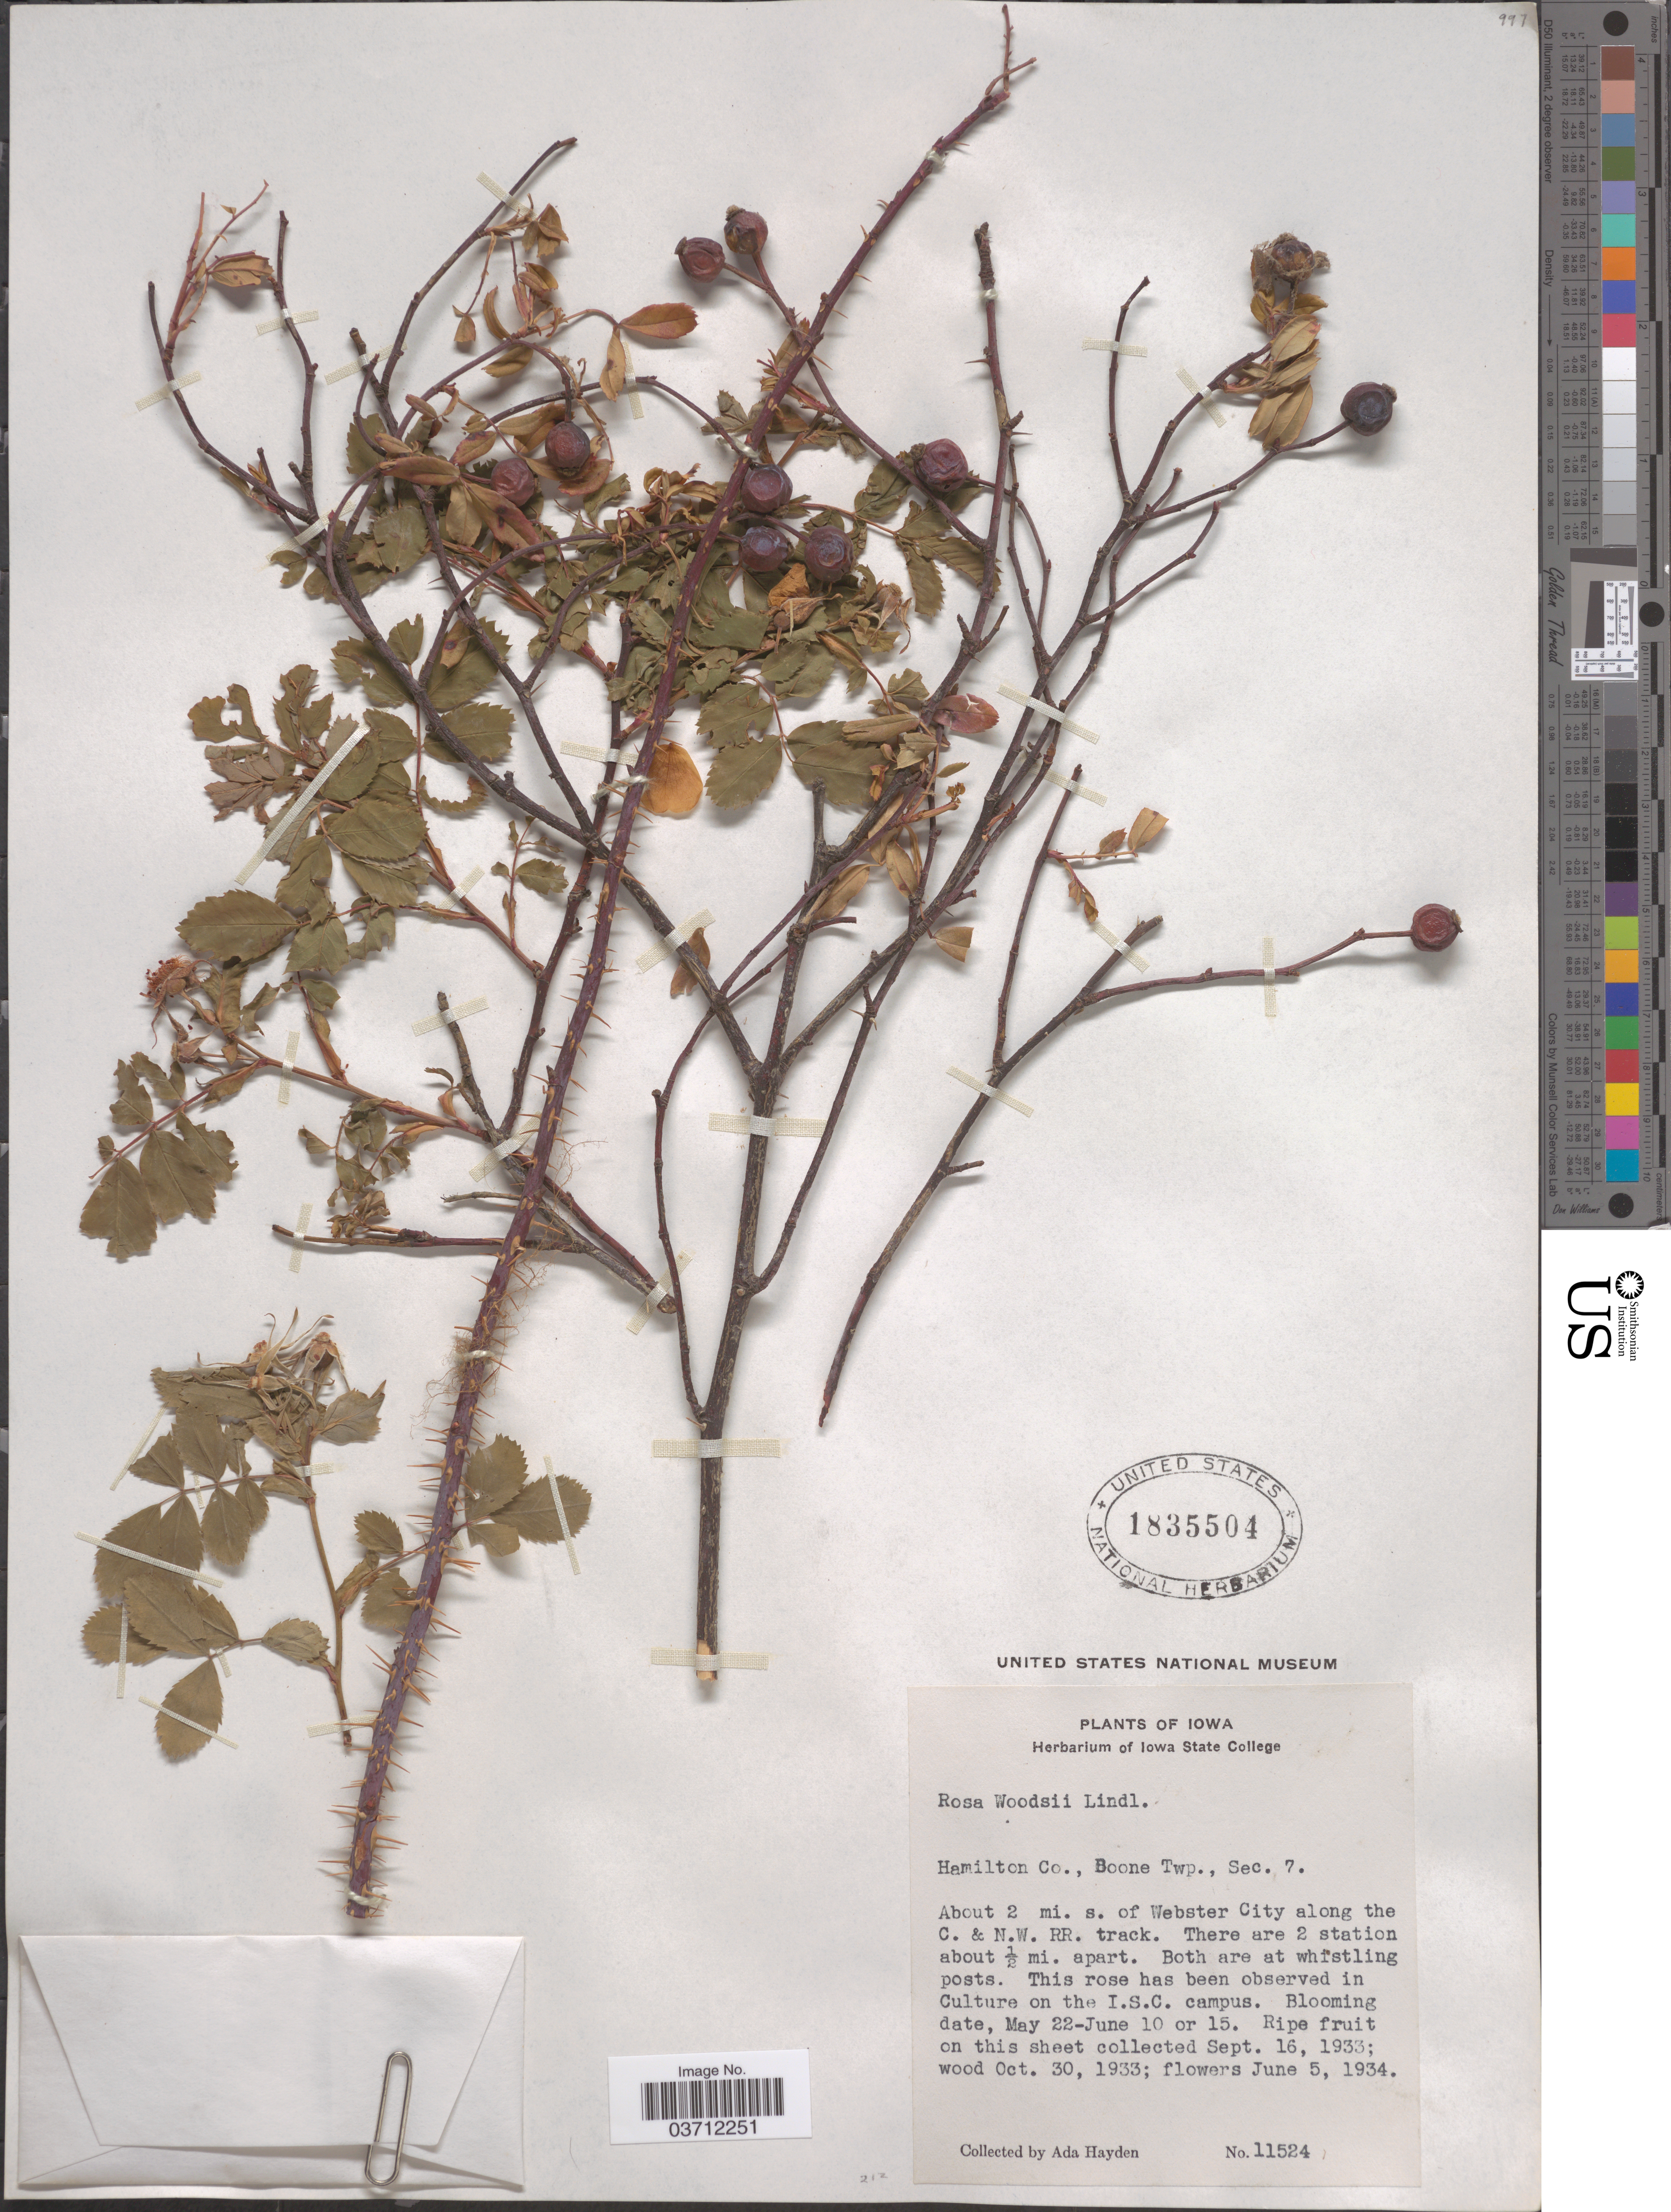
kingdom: Plantae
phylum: Tracheophyta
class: Magnoliopsida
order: Rosales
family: Rosaceae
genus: Rosa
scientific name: Rosa woodsii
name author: Lindl.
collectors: Ada Hayden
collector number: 11524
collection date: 1933-05-22/1934-06-05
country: United States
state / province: Iowa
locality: Hamilton Co., Boone Twp., Sec. 7. About 2 mi. s. of Webster City along the C. & N.W. RR. track.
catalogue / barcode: US 1835504